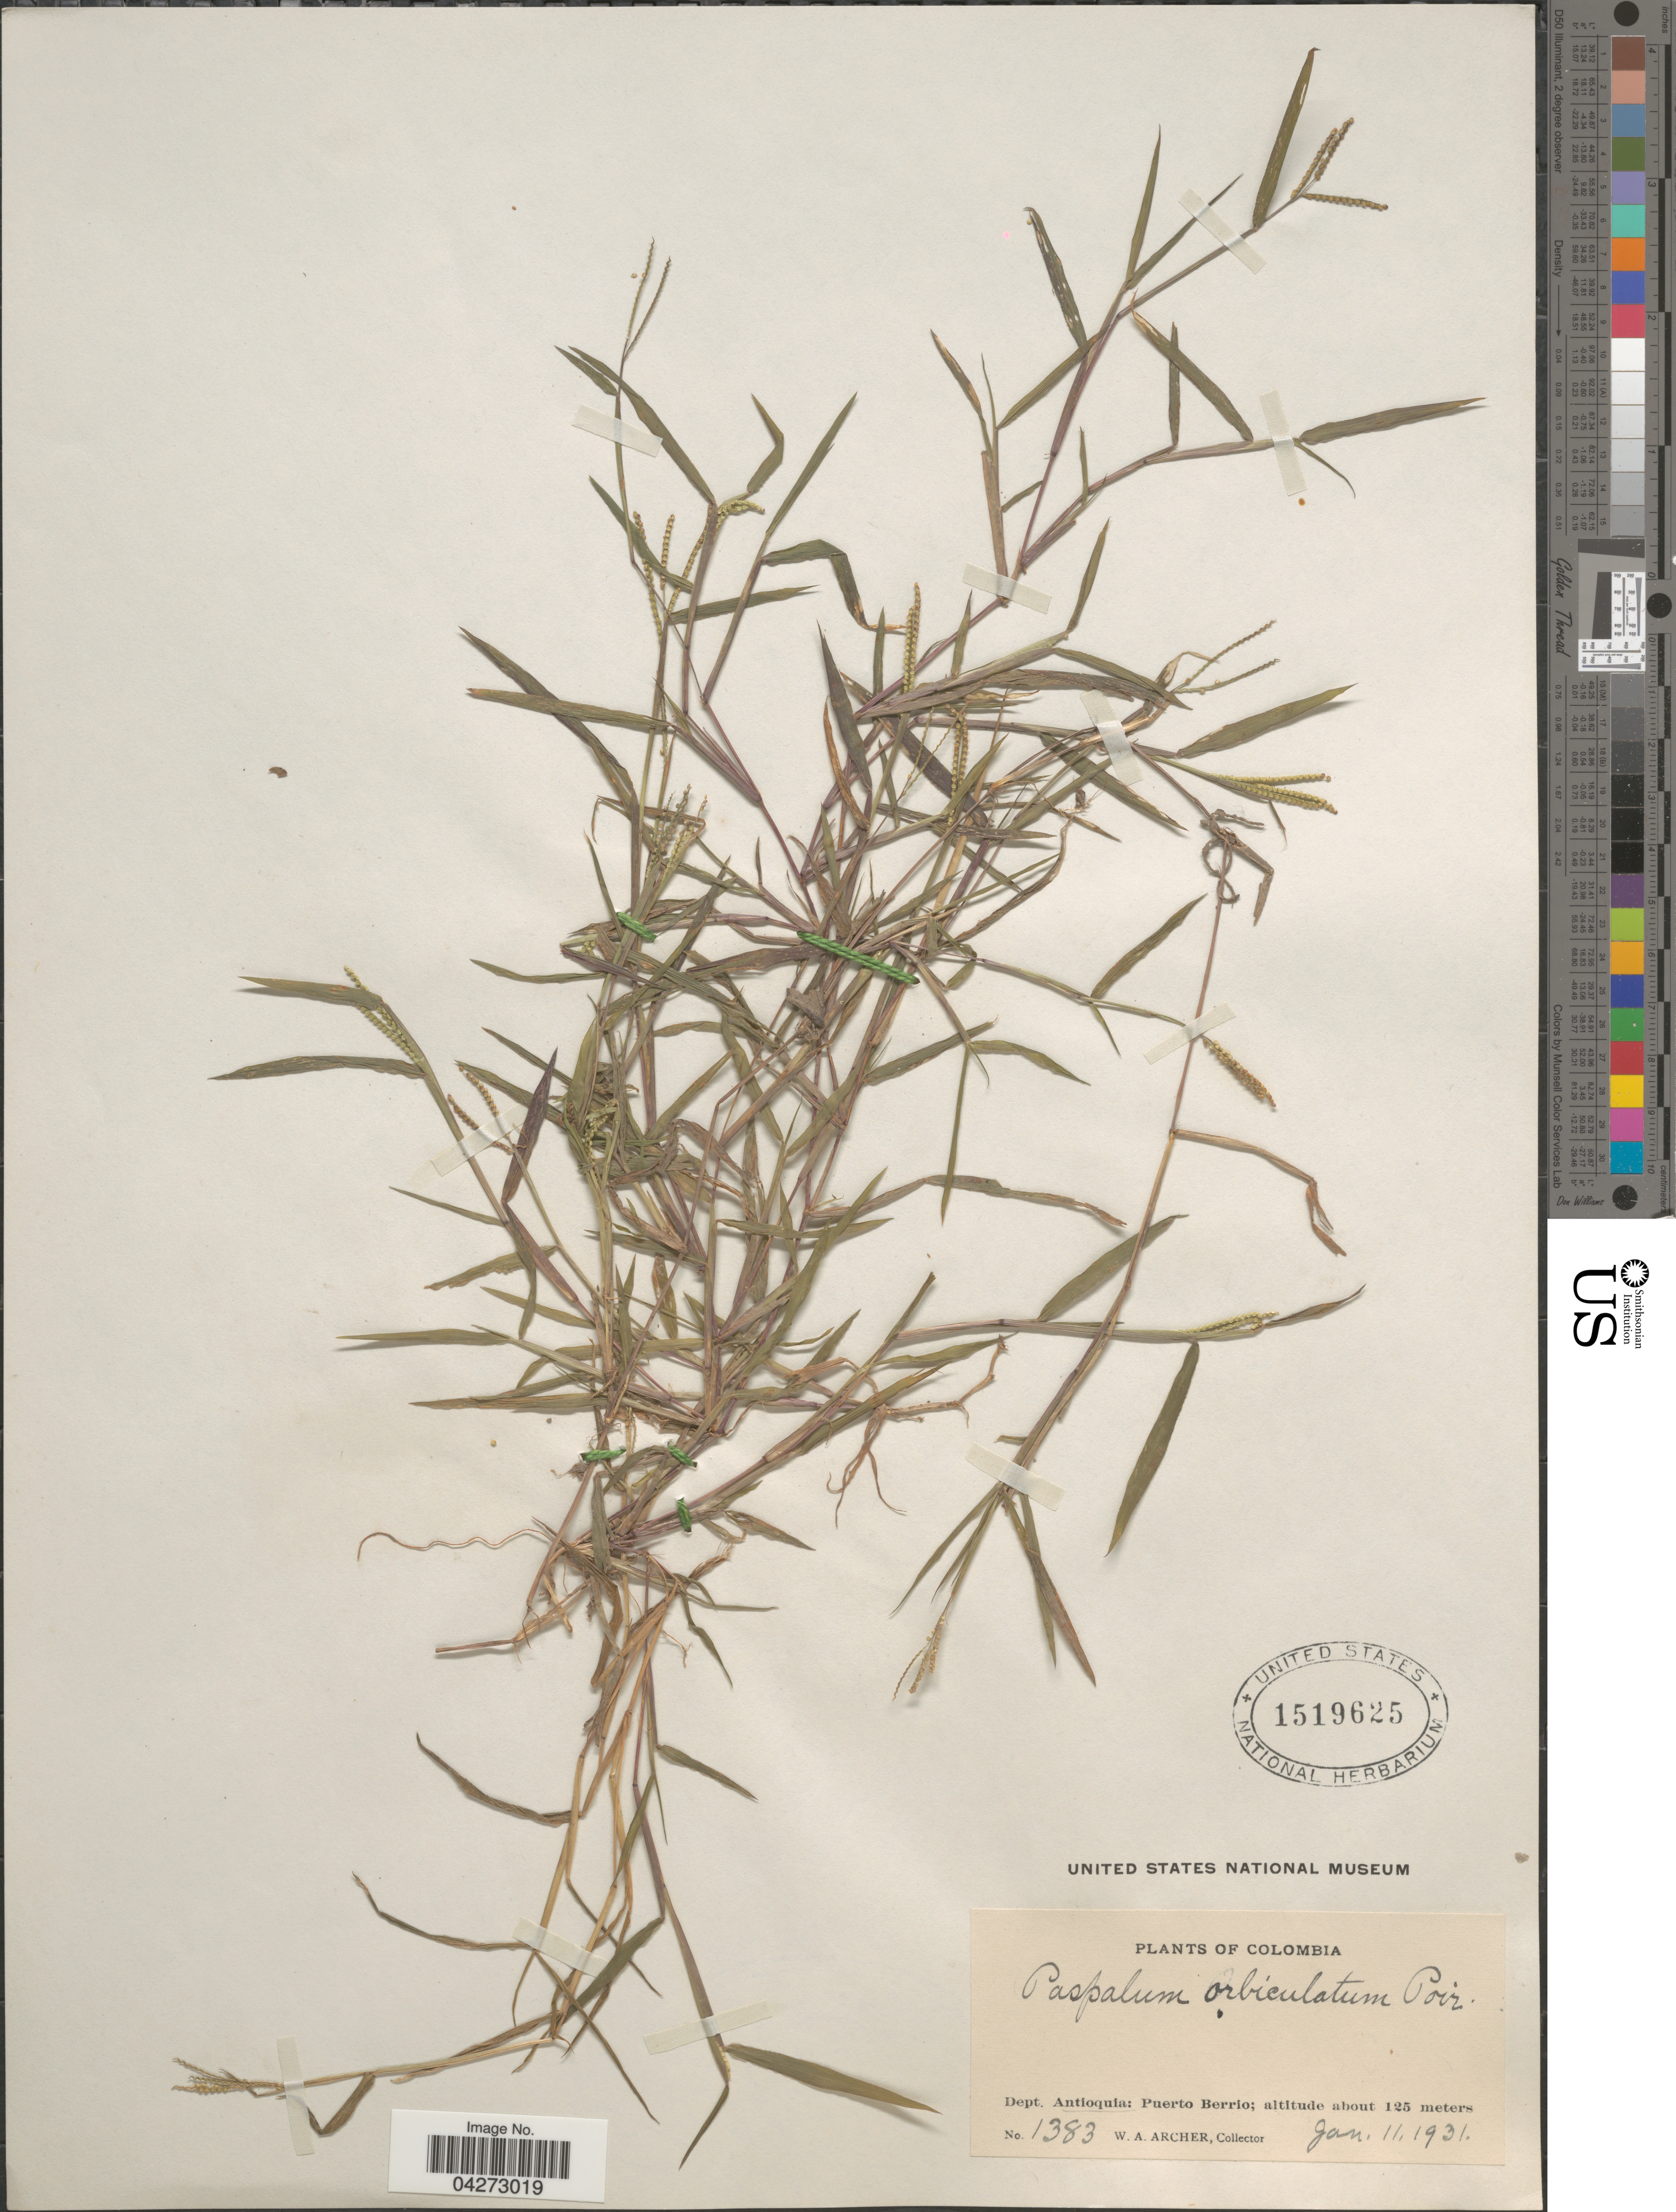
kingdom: Plantae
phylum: Tracheophyta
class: Liliopsida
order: Poales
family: Poaceae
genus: Paspalum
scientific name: Paspalum orbiculatum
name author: Poir.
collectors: W. Archer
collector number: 1383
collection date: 1931-01-11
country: Colombia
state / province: Antioquia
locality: Dept. Antioquia: Puerto Berrio.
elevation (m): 125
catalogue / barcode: US 1519625